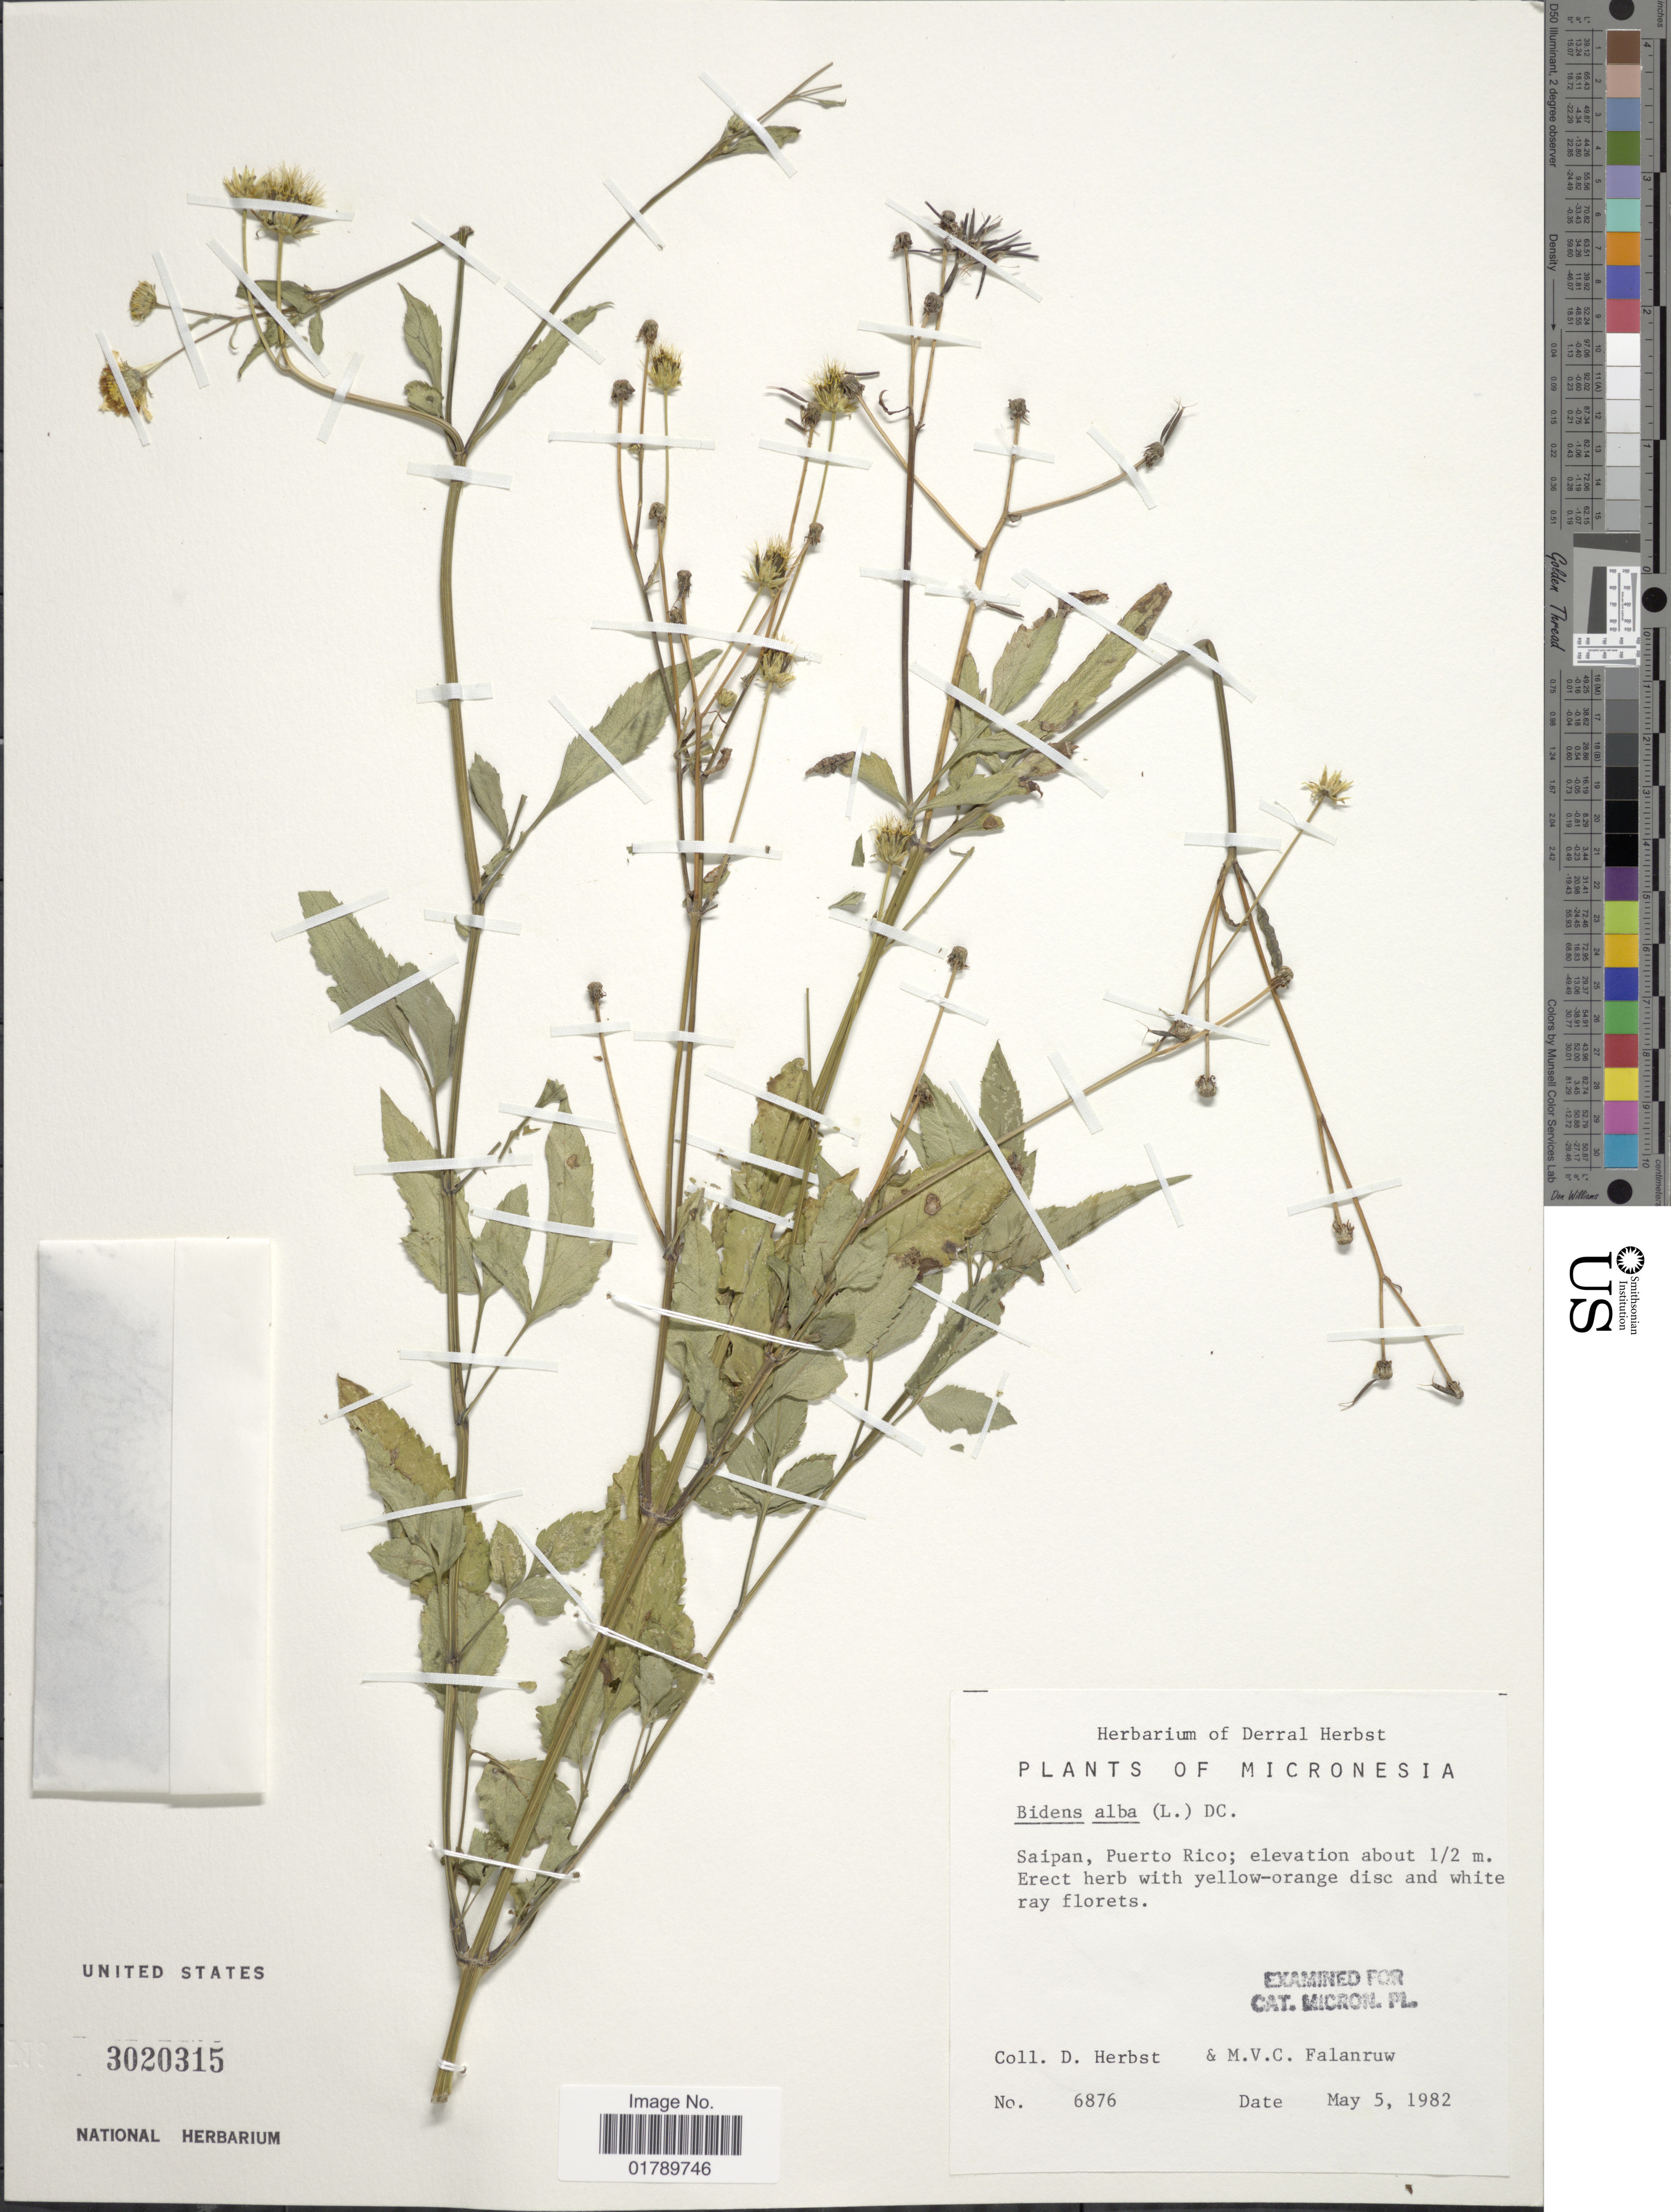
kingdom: Plantae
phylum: Tracheophyta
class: Magnoliopsida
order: Asterales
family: Asteraceae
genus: Bidens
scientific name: Bidens alba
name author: (L.) DC.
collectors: D. Herbst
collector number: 6876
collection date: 1982-05-05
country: Northern Mariana Islands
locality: Saipan, Puerto Rico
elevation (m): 0.5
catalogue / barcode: US 3020315